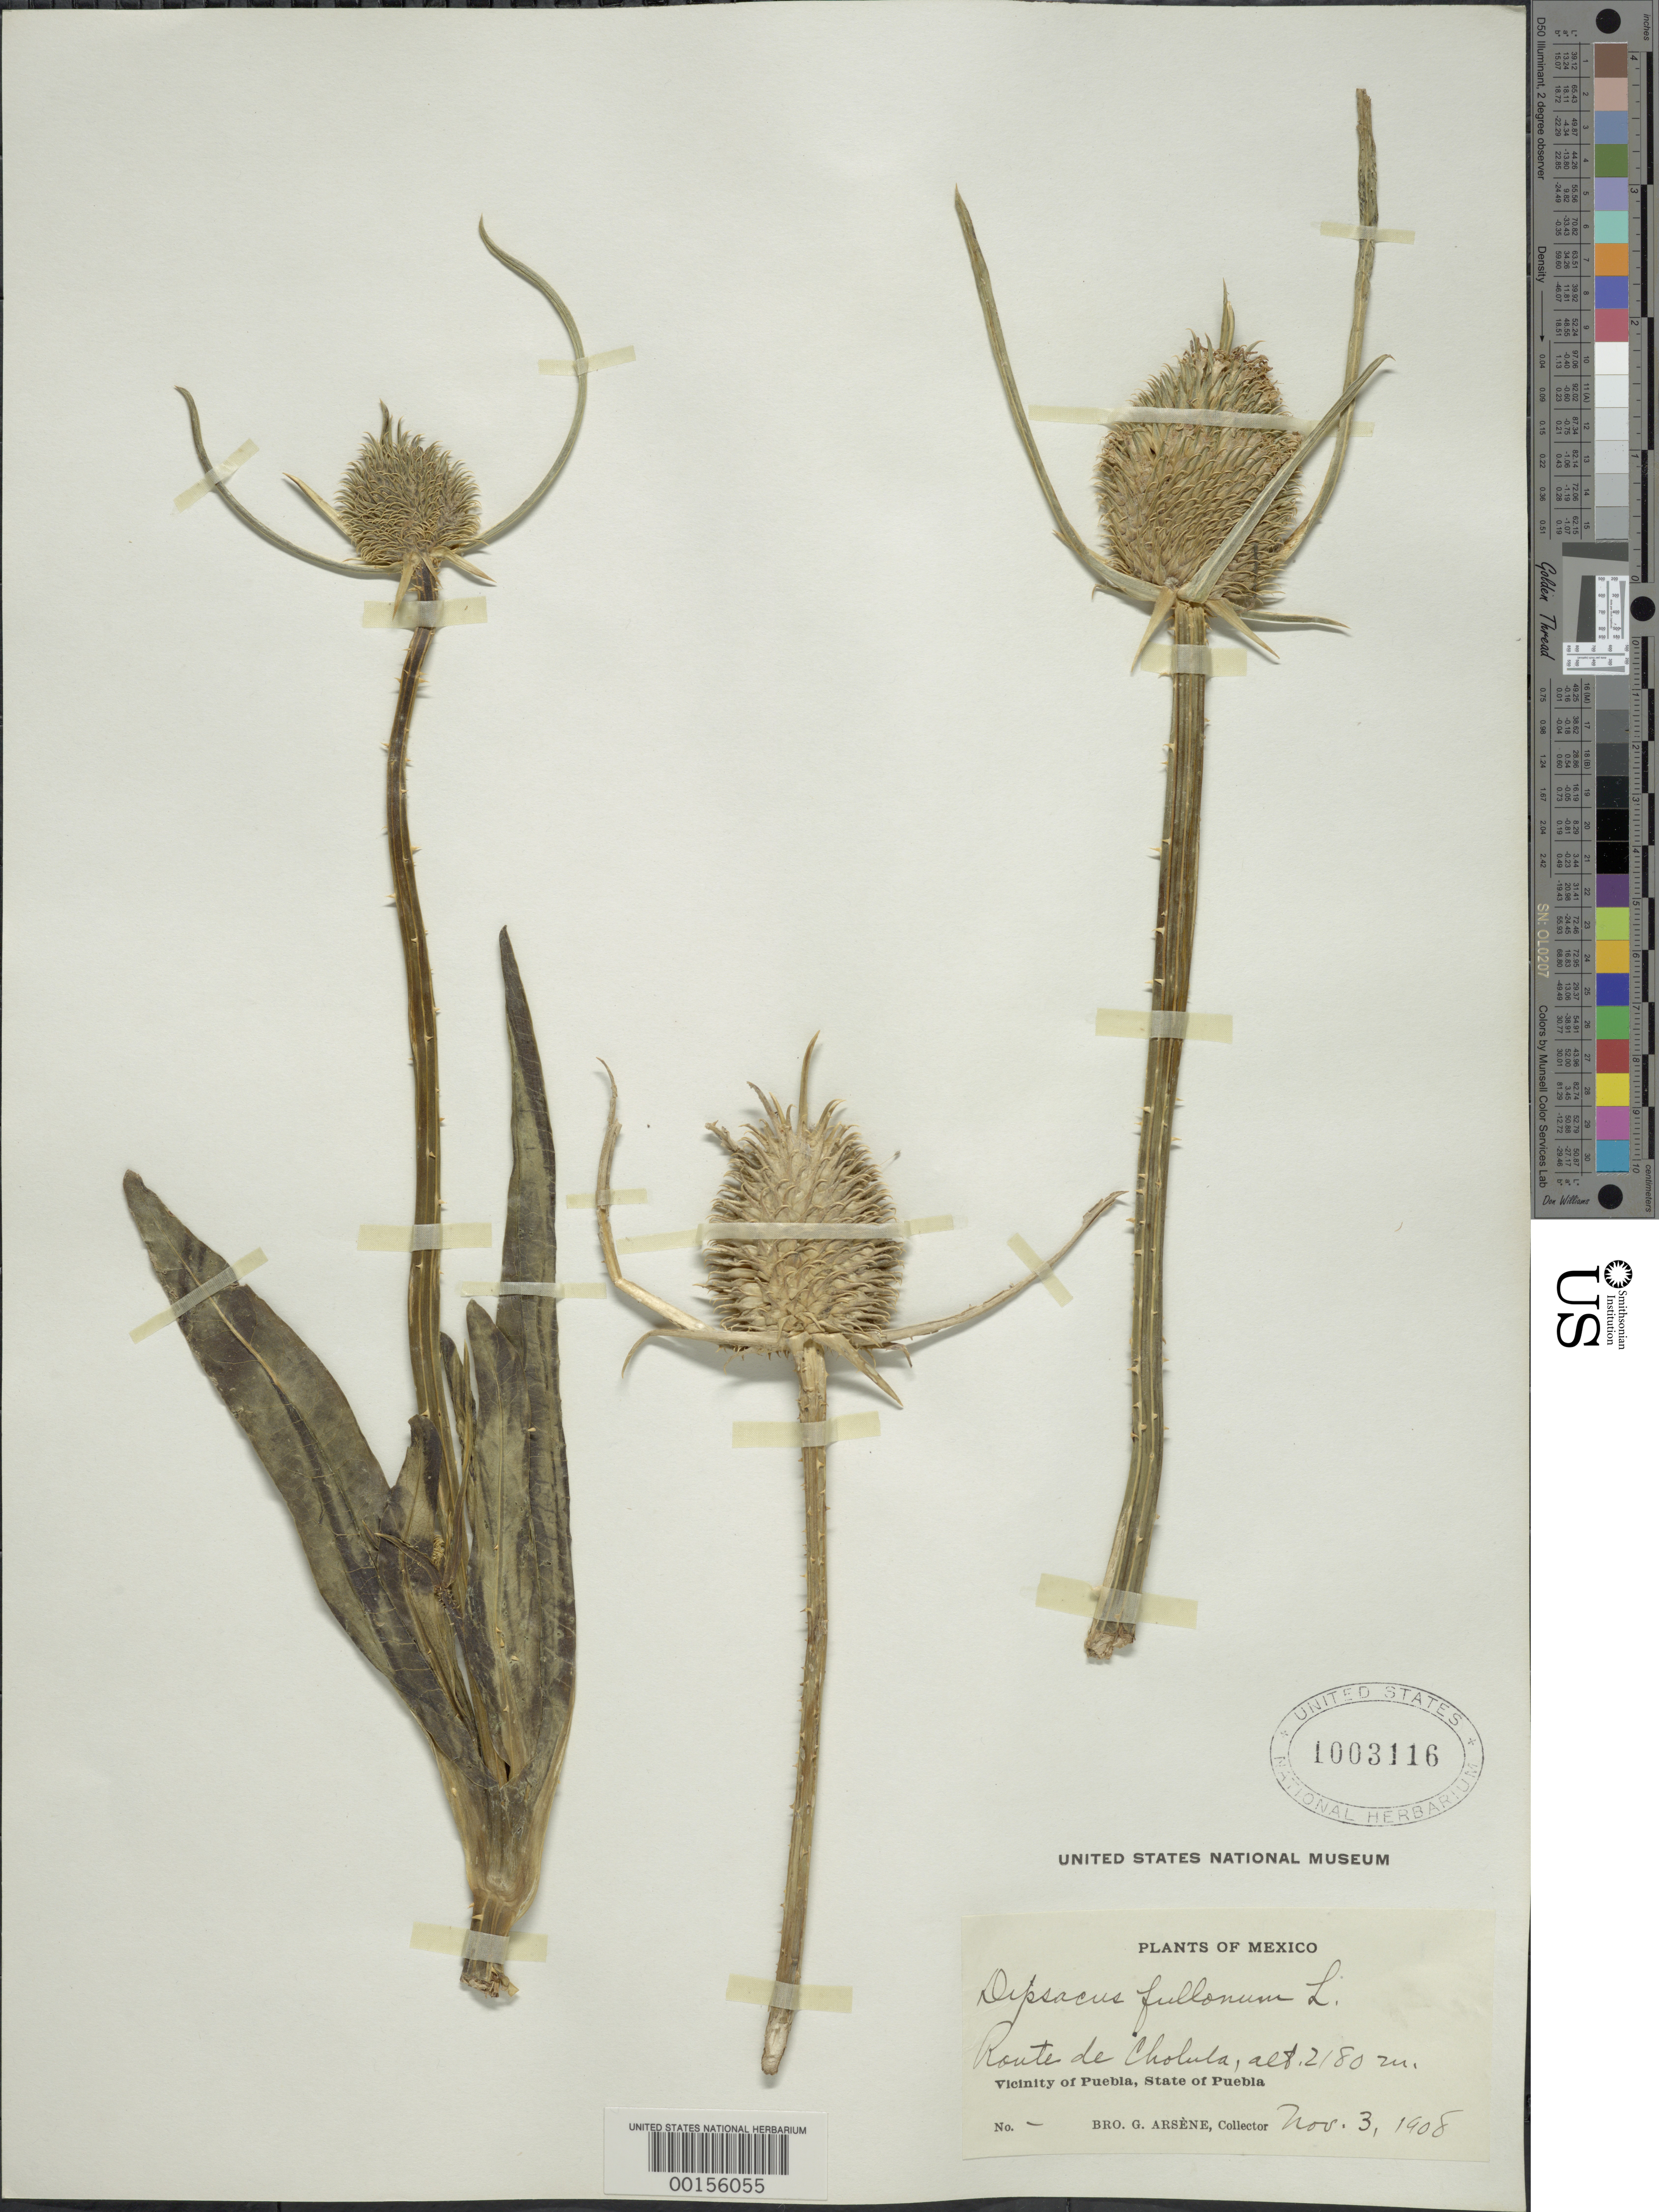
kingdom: Plantae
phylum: Tracheophyta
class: Magnoliopsida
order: Dipsacales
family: Caprifoliaceae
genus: Dipsacus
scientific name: Dipsacus fullonum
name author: L.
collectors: Bro. G. Arsène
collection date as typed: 03 Nov 1908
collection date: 1908-11-03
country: Mexico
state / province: Puebla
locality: Puebla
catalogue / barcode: US 1003116